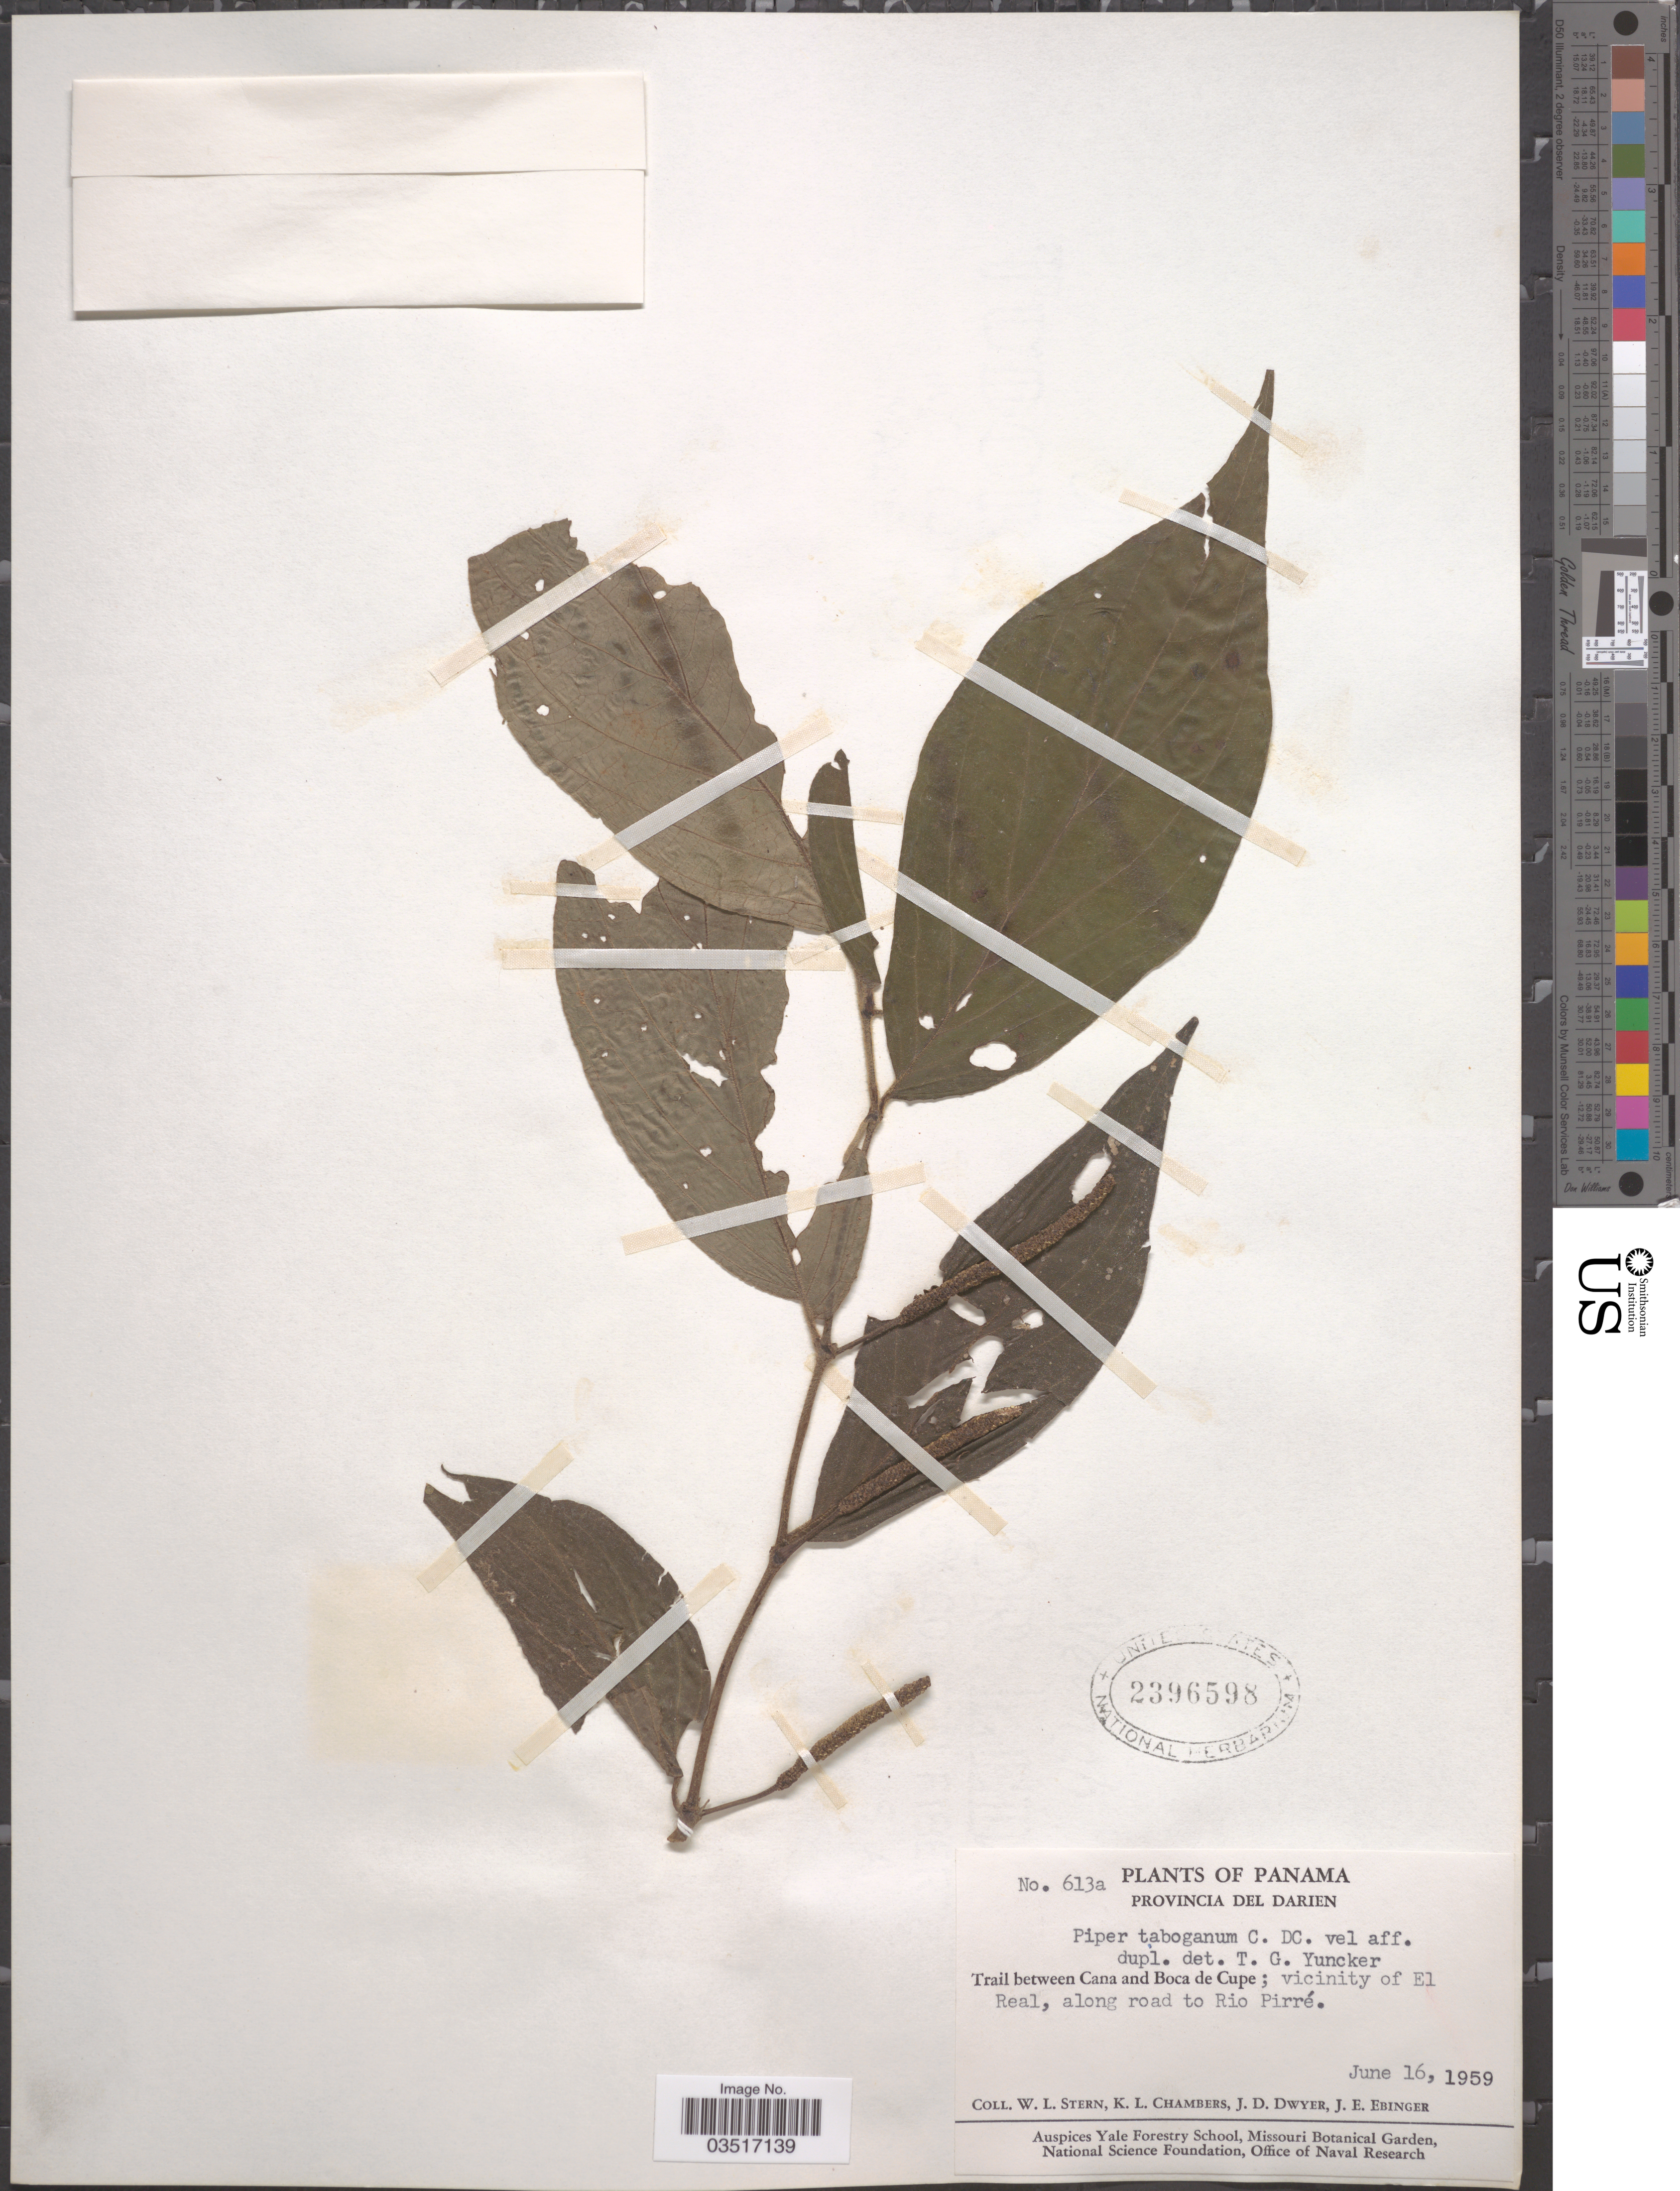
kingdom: Plantae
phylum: Tracheophyta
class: Magnoliopsida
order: Piperales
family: Piperaceae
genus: Piper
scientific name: Piper taboganum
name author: C. DC.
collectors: W. L. Stern, K. Chambers, J. D. Dwyer & J. Ebinger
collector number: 613a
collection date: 1959-06-16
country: Panama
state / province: Darien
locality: Trail between Cana and Boca de Cupe; vicinity of El Real, along road to Rio Pirré.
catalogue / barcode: US 2396598